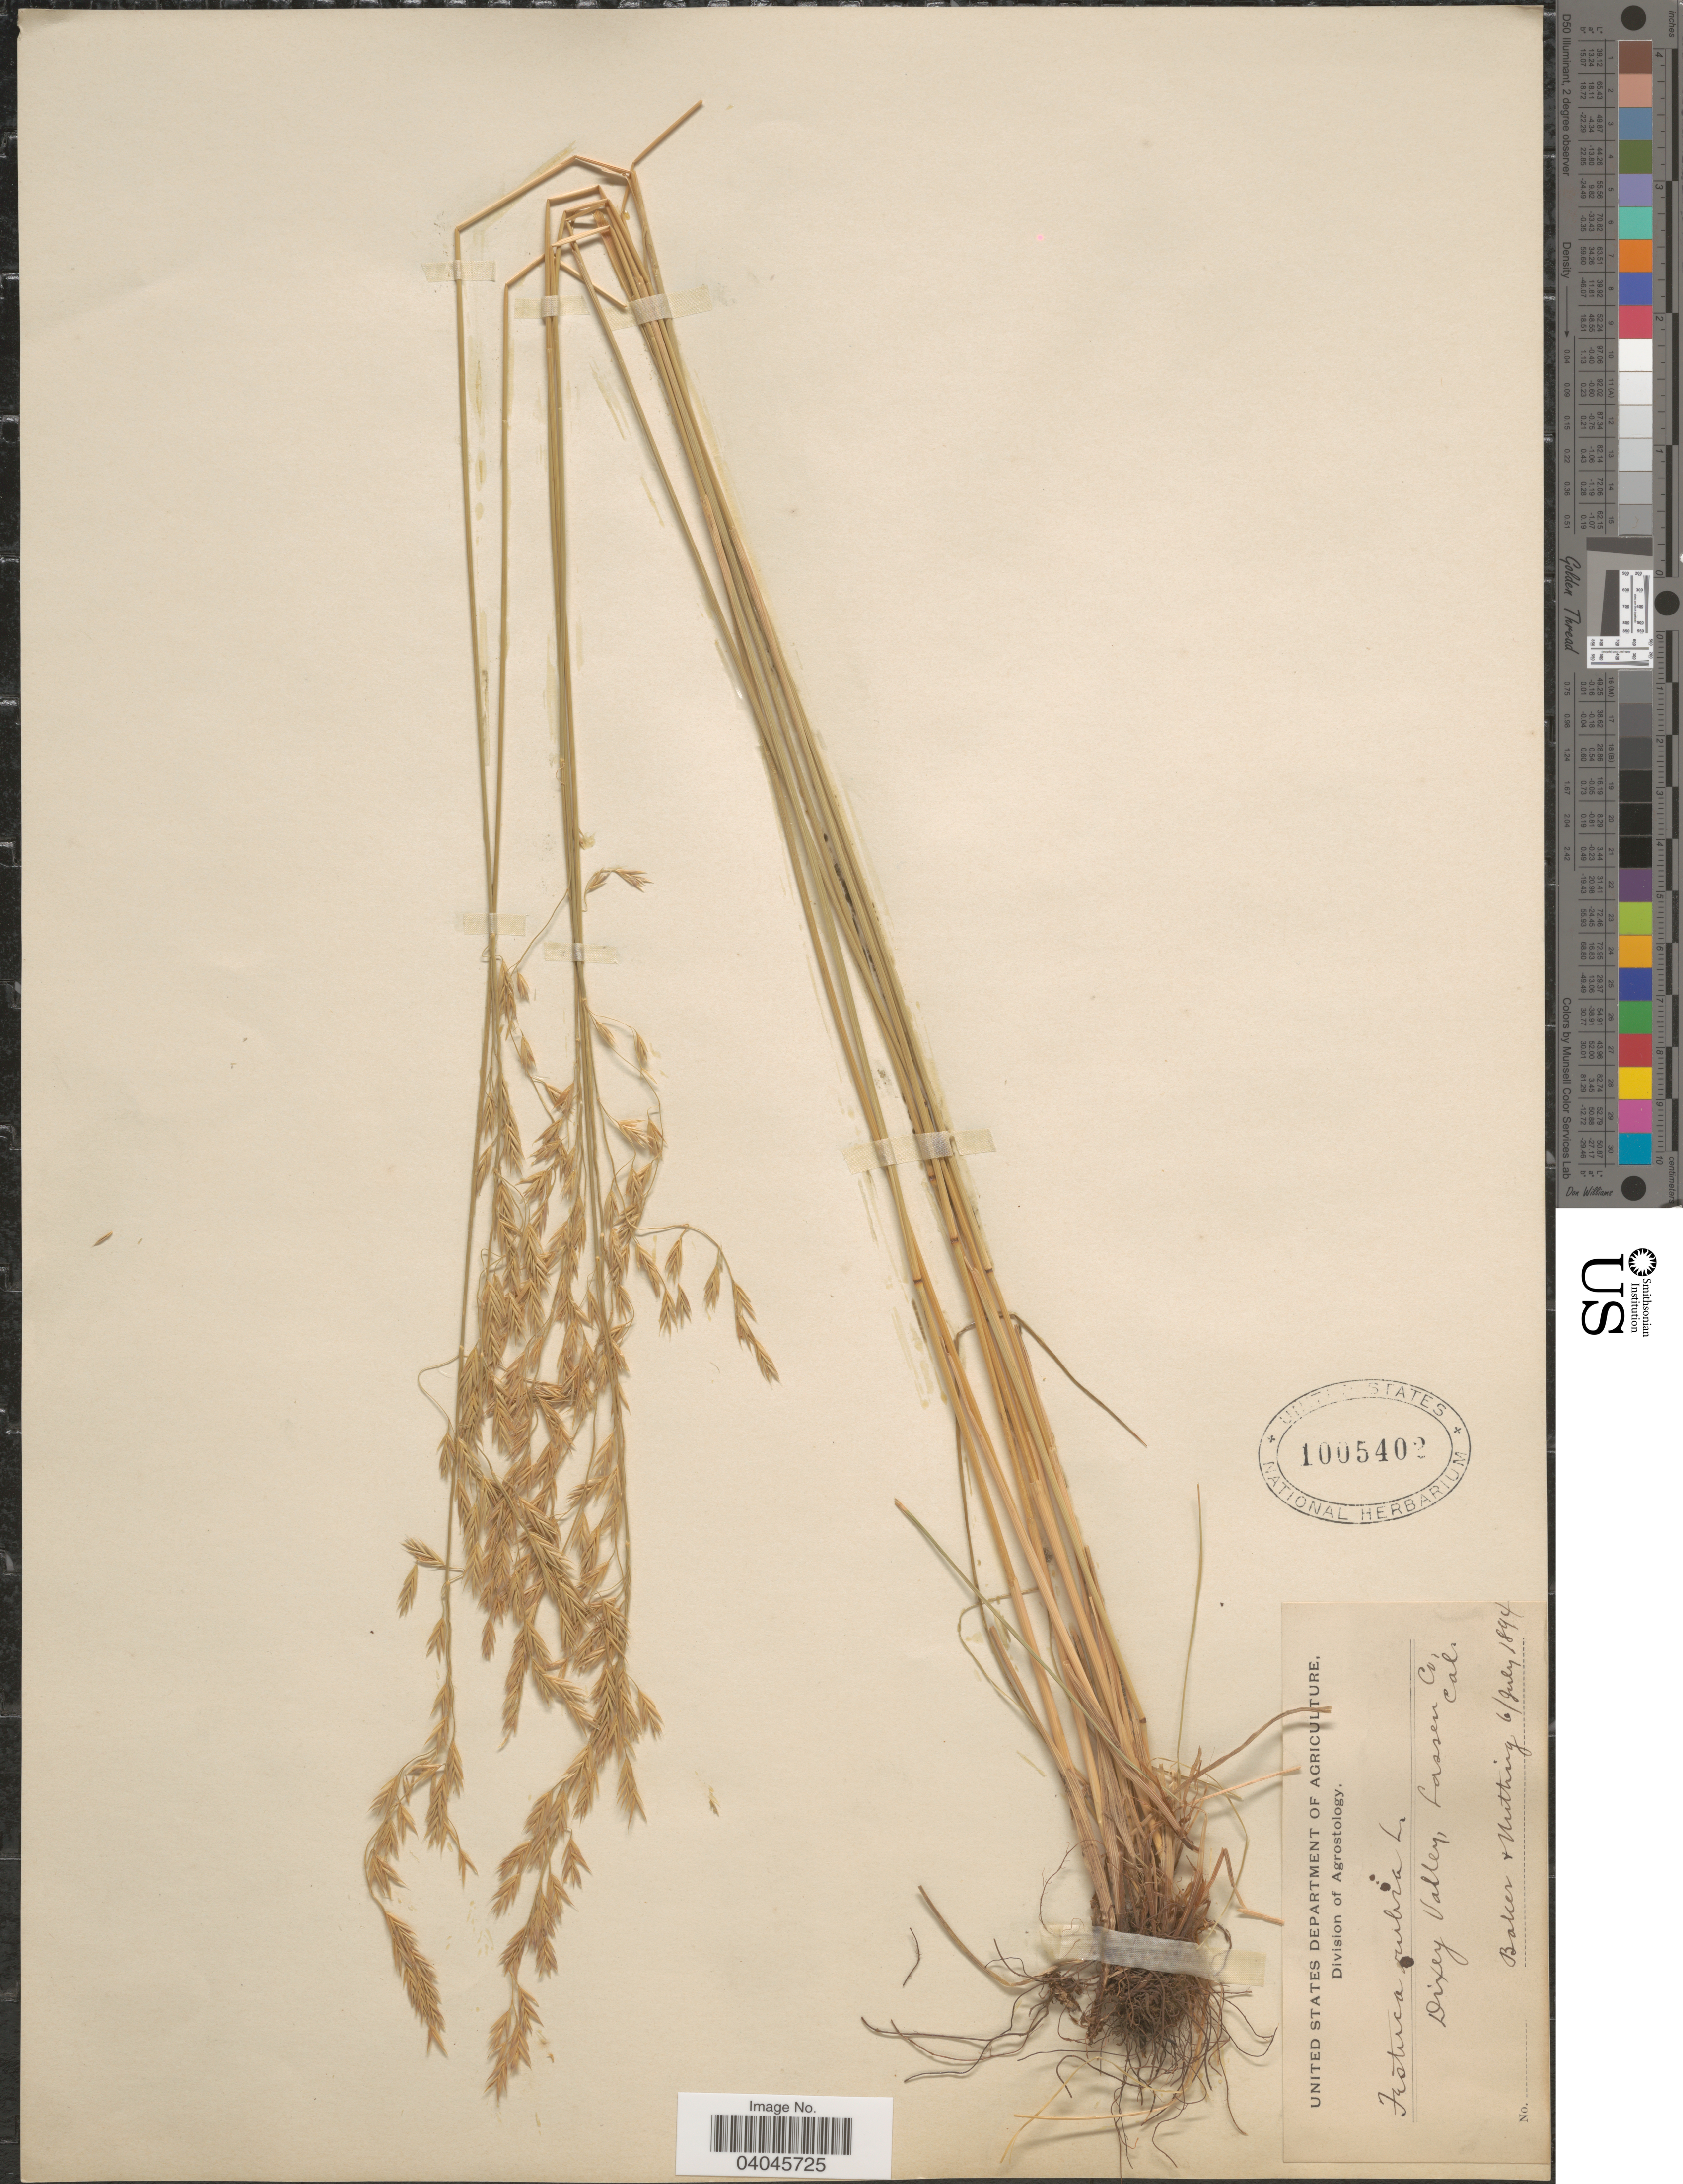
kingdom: Plantae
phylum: Tracheophyta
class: Liliopsida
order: Poales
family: Poaceae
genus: Festuca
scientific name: Festuca rubra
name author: L.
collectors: -- Baker & Nutting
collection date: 1894-07-06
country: United States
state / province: California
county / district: Lassen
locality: Dixey Valley, Lassen Co.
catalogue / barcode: US 1005402